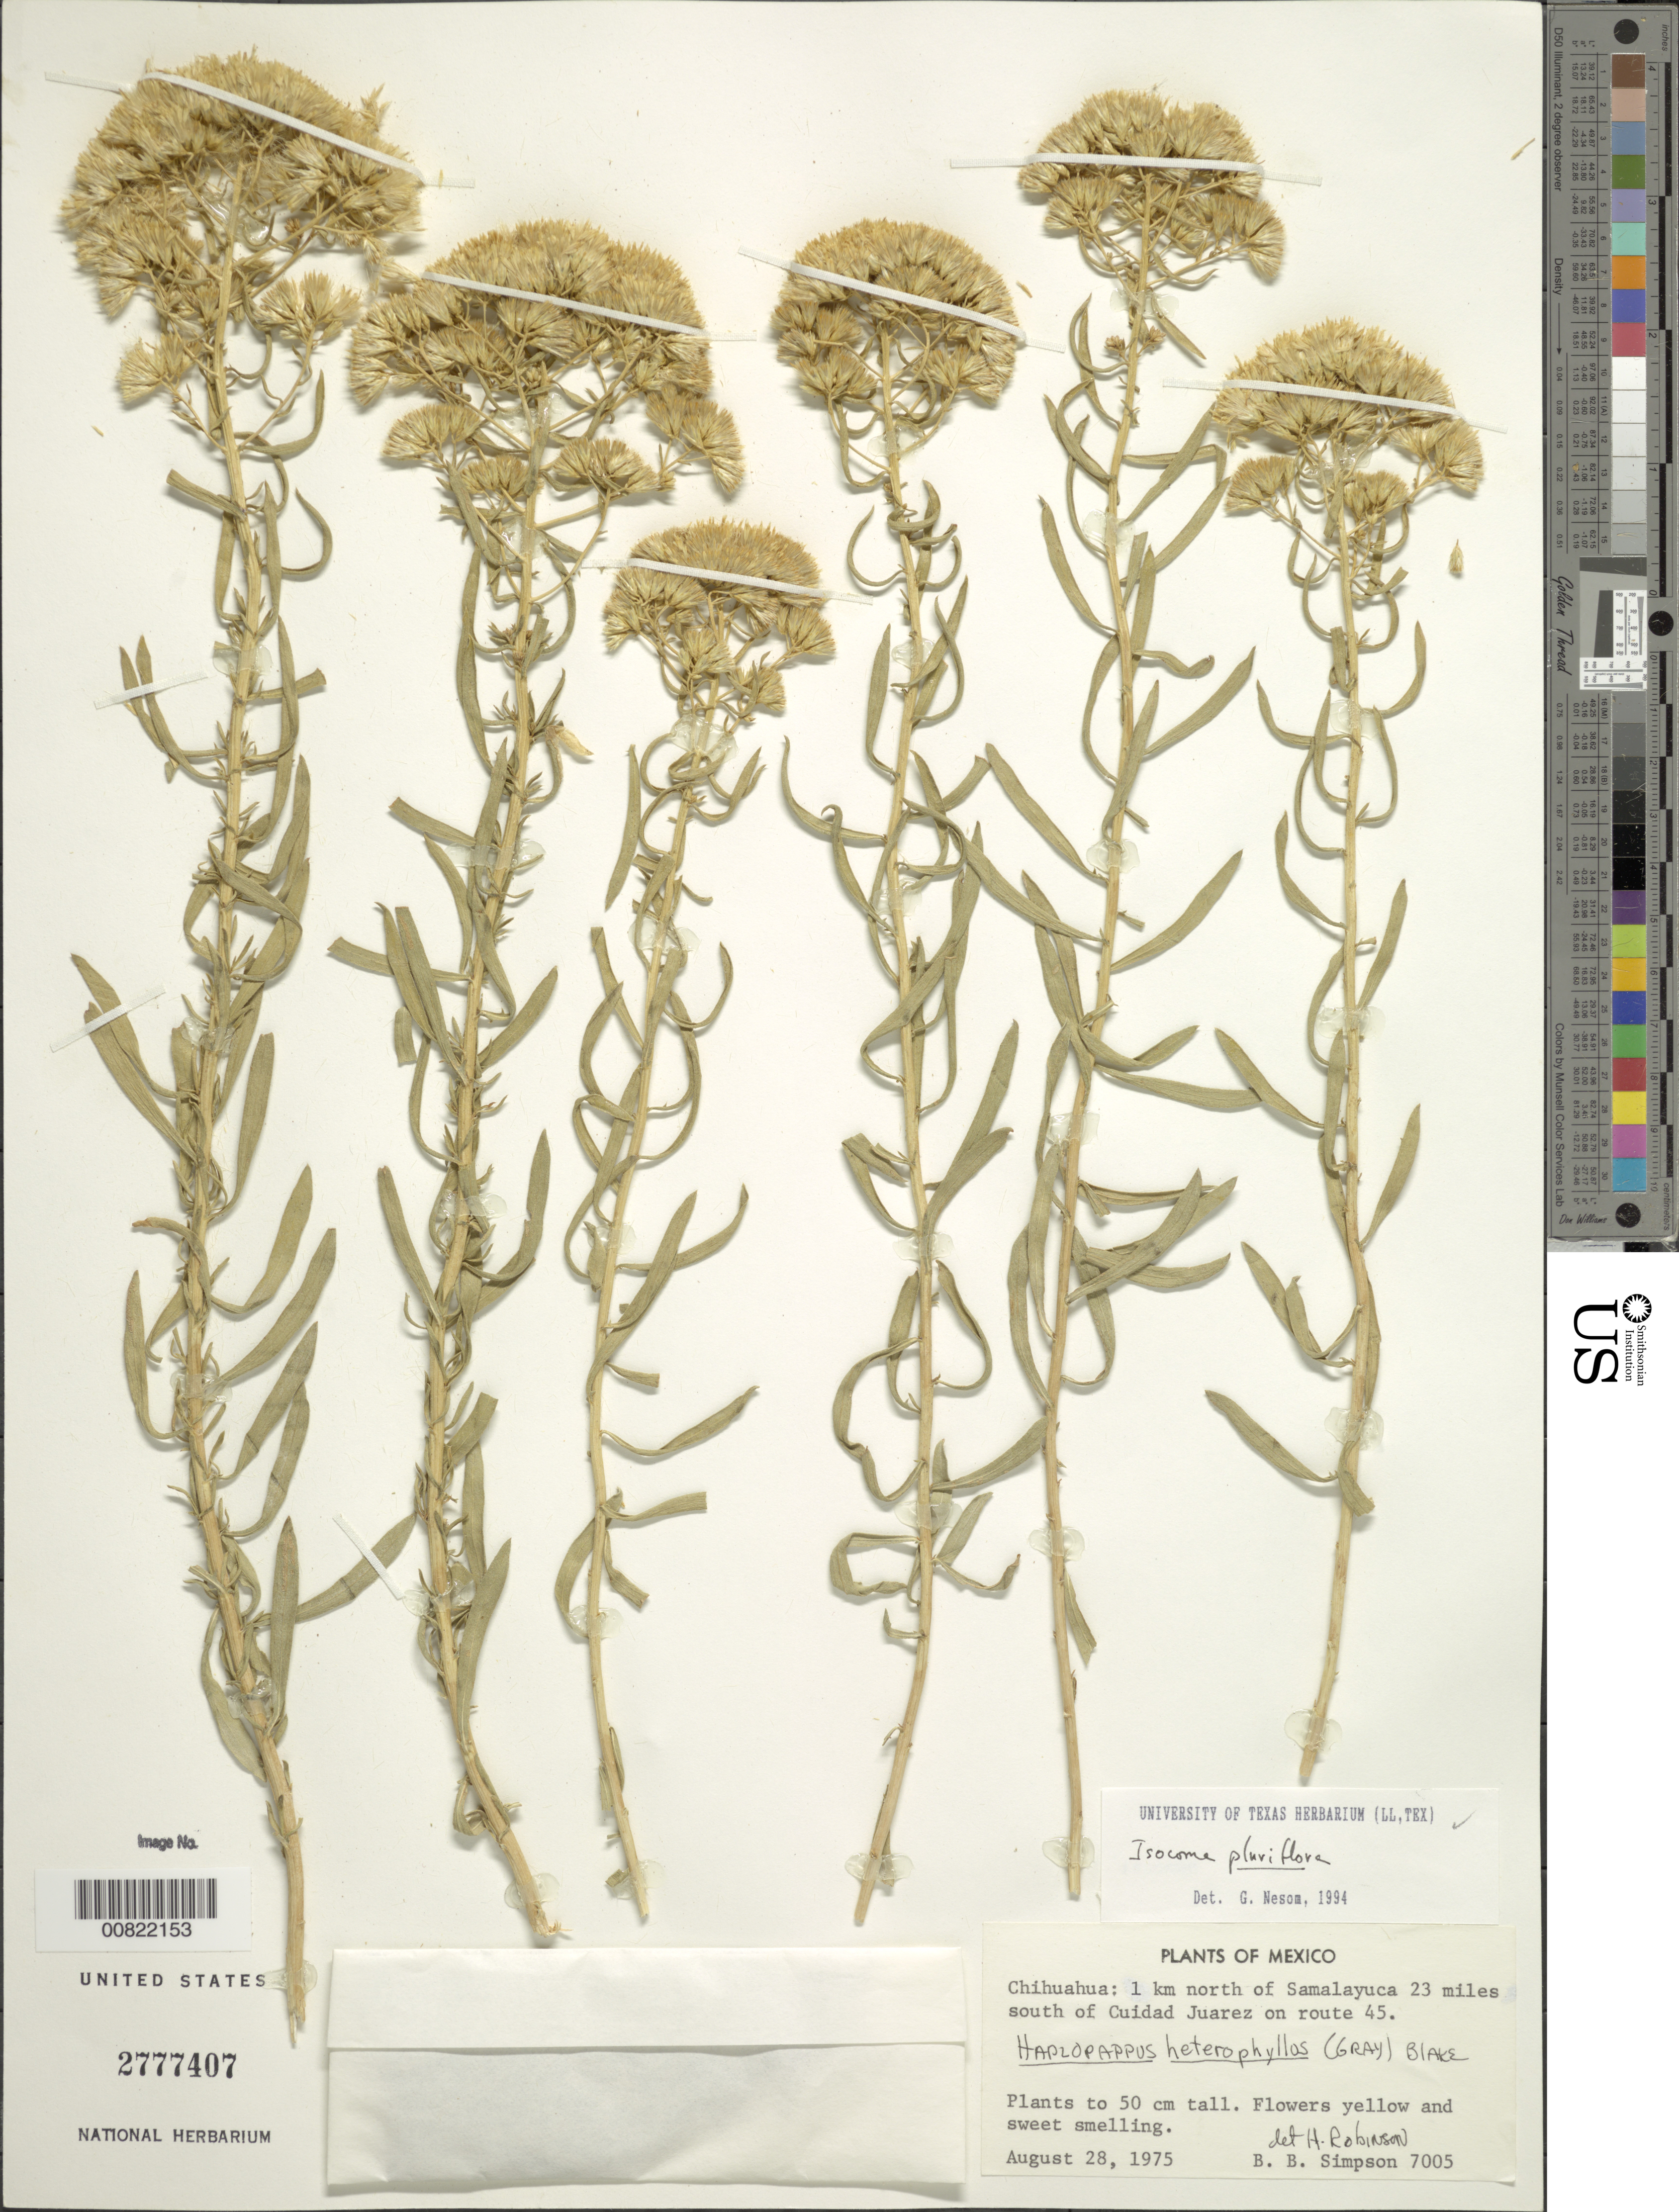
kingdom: Plantae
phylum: Tracheophyta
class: Magnoliopsida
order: Asterales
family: Asteraceae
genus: Isocoma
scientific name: Isocoma pluriflora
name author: (Torr. & A. Gray) Greene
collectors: B. B. Simpson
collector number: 7005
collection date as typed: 28 Aug 1975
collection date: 1975-08-28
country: Mexico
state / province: Chihuahua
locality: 1 km north of Samalayuca, 23 miles south of Ciudad Juárez on route 45.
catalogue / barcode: US 2777407